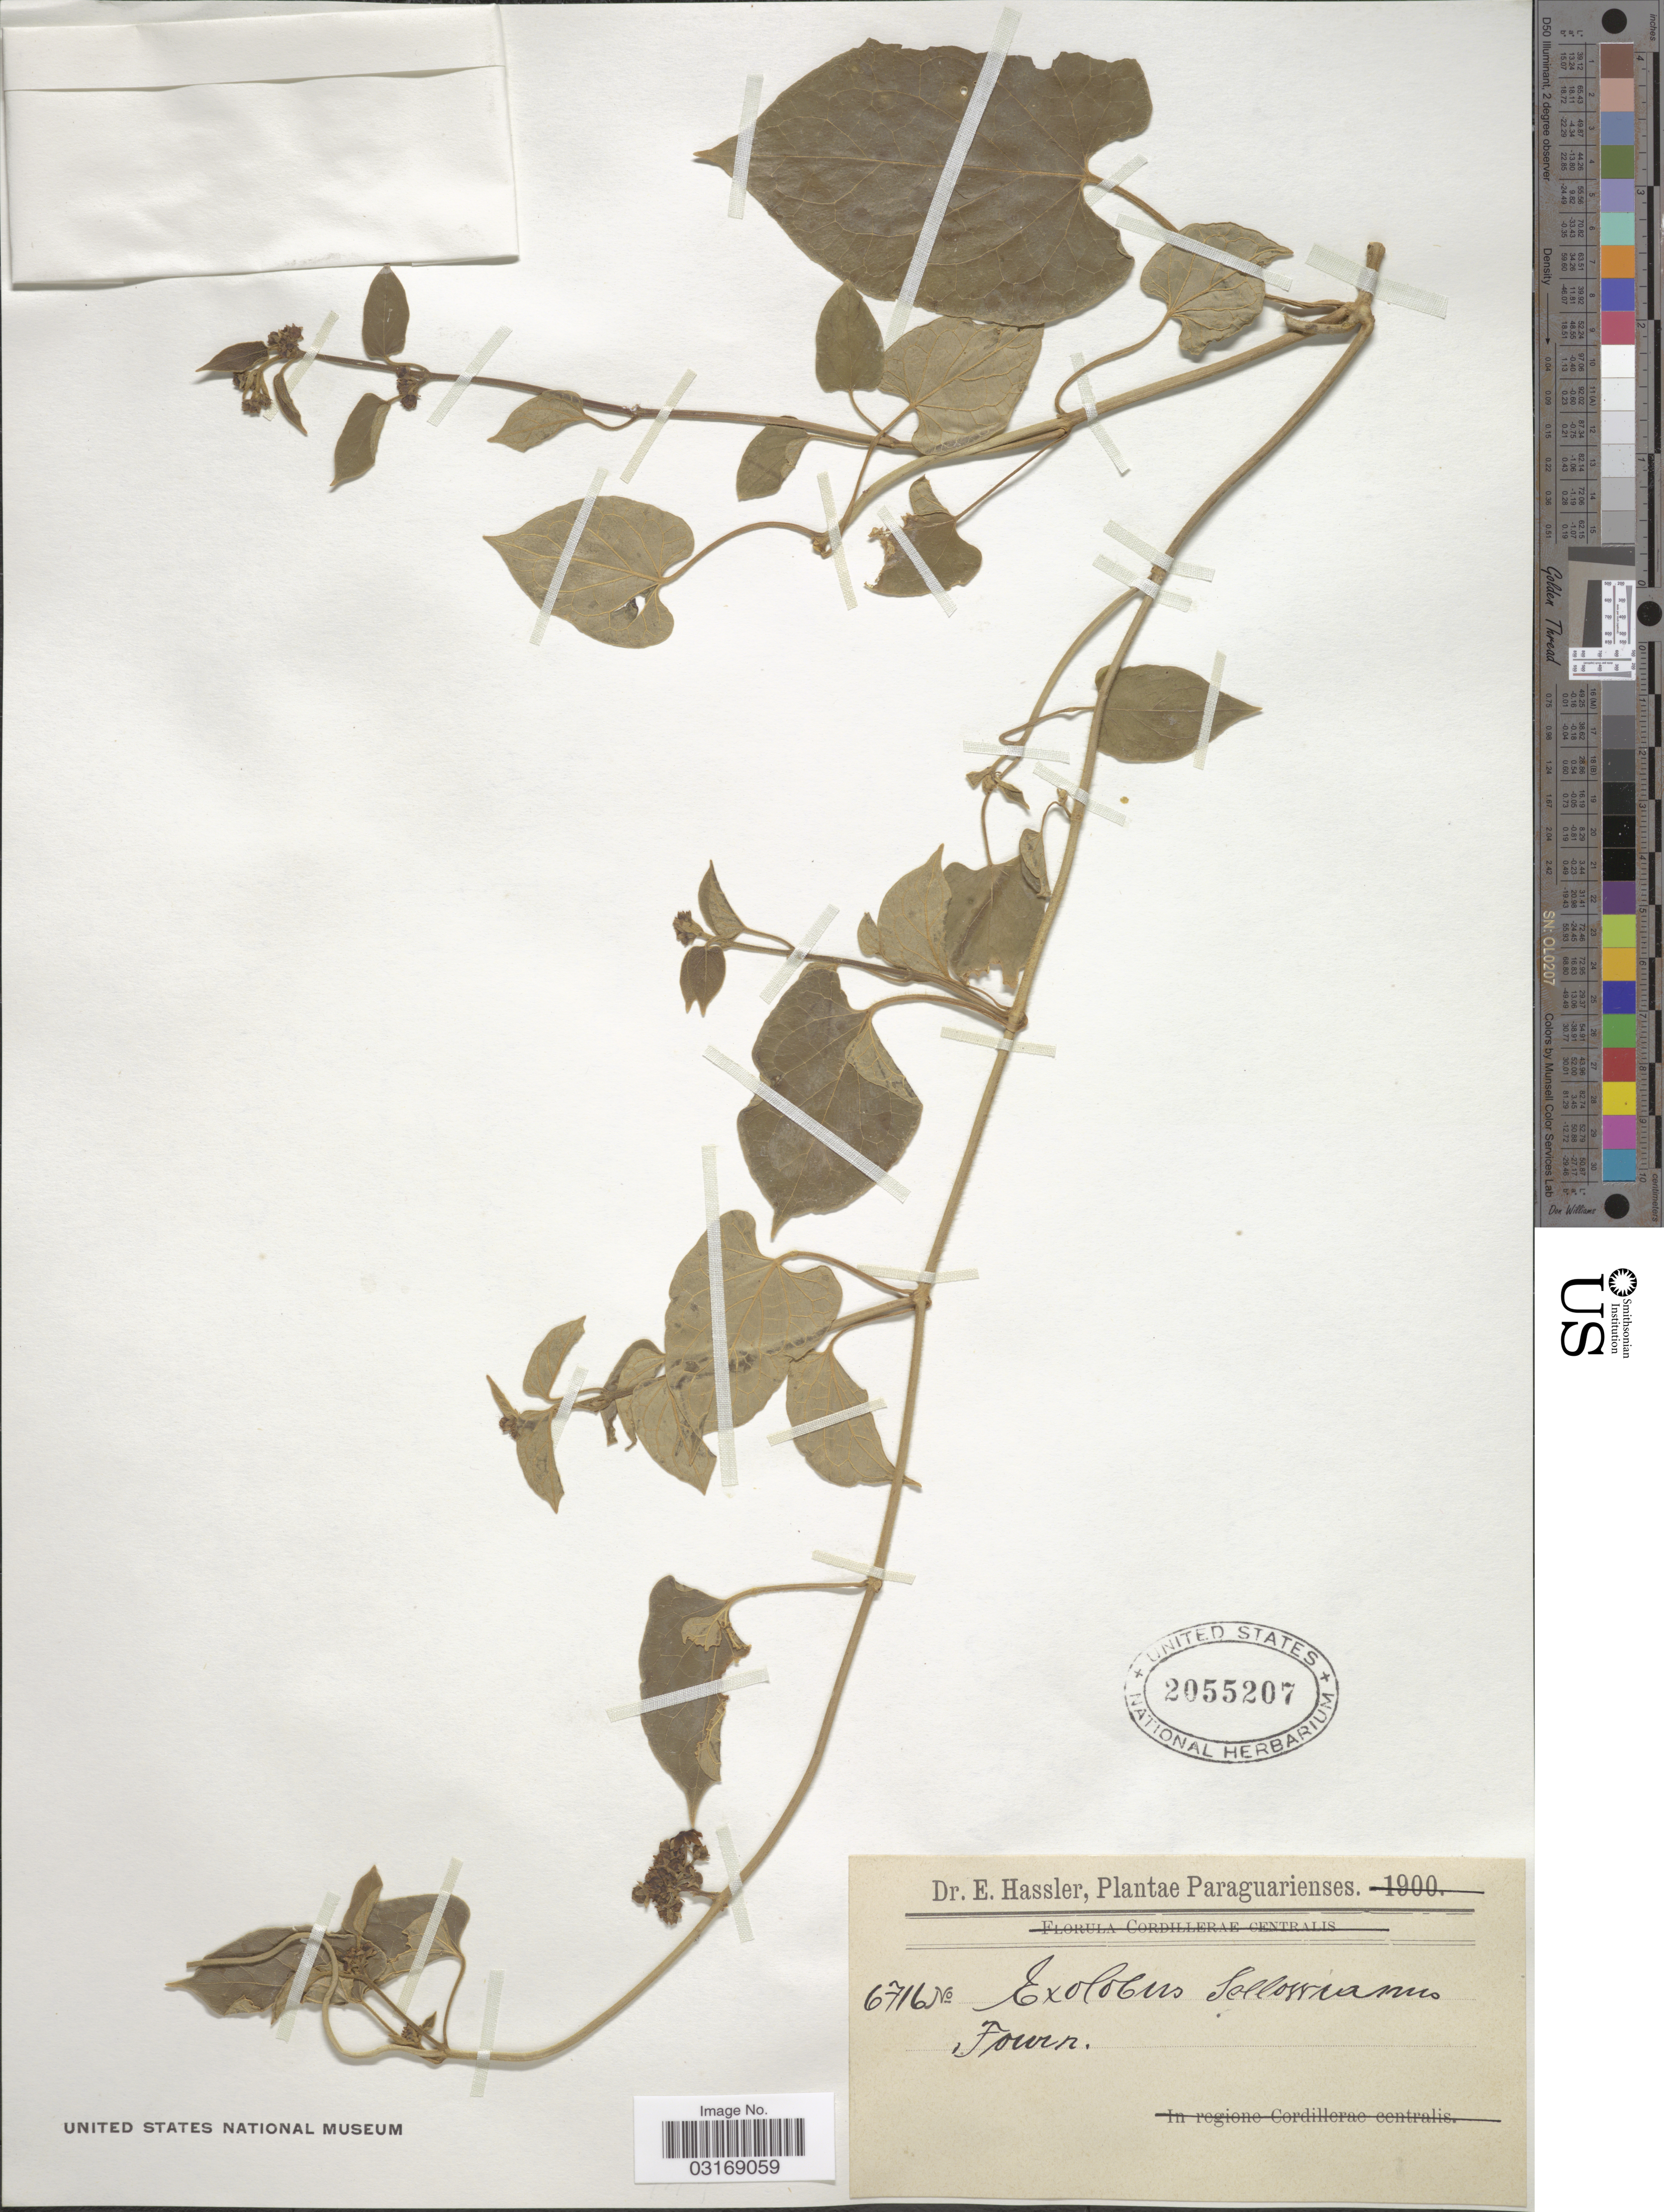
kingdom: Plantae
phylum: Tracheophyta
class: Magnoliopsida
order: Gentianales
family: Apocynaceae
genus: Exolobus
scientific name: Exolobus selloanus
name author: E. Fourn.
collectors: E. Hassler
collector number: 6716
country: Paraguay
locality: Paraguarienses.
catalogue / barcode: US 2055207